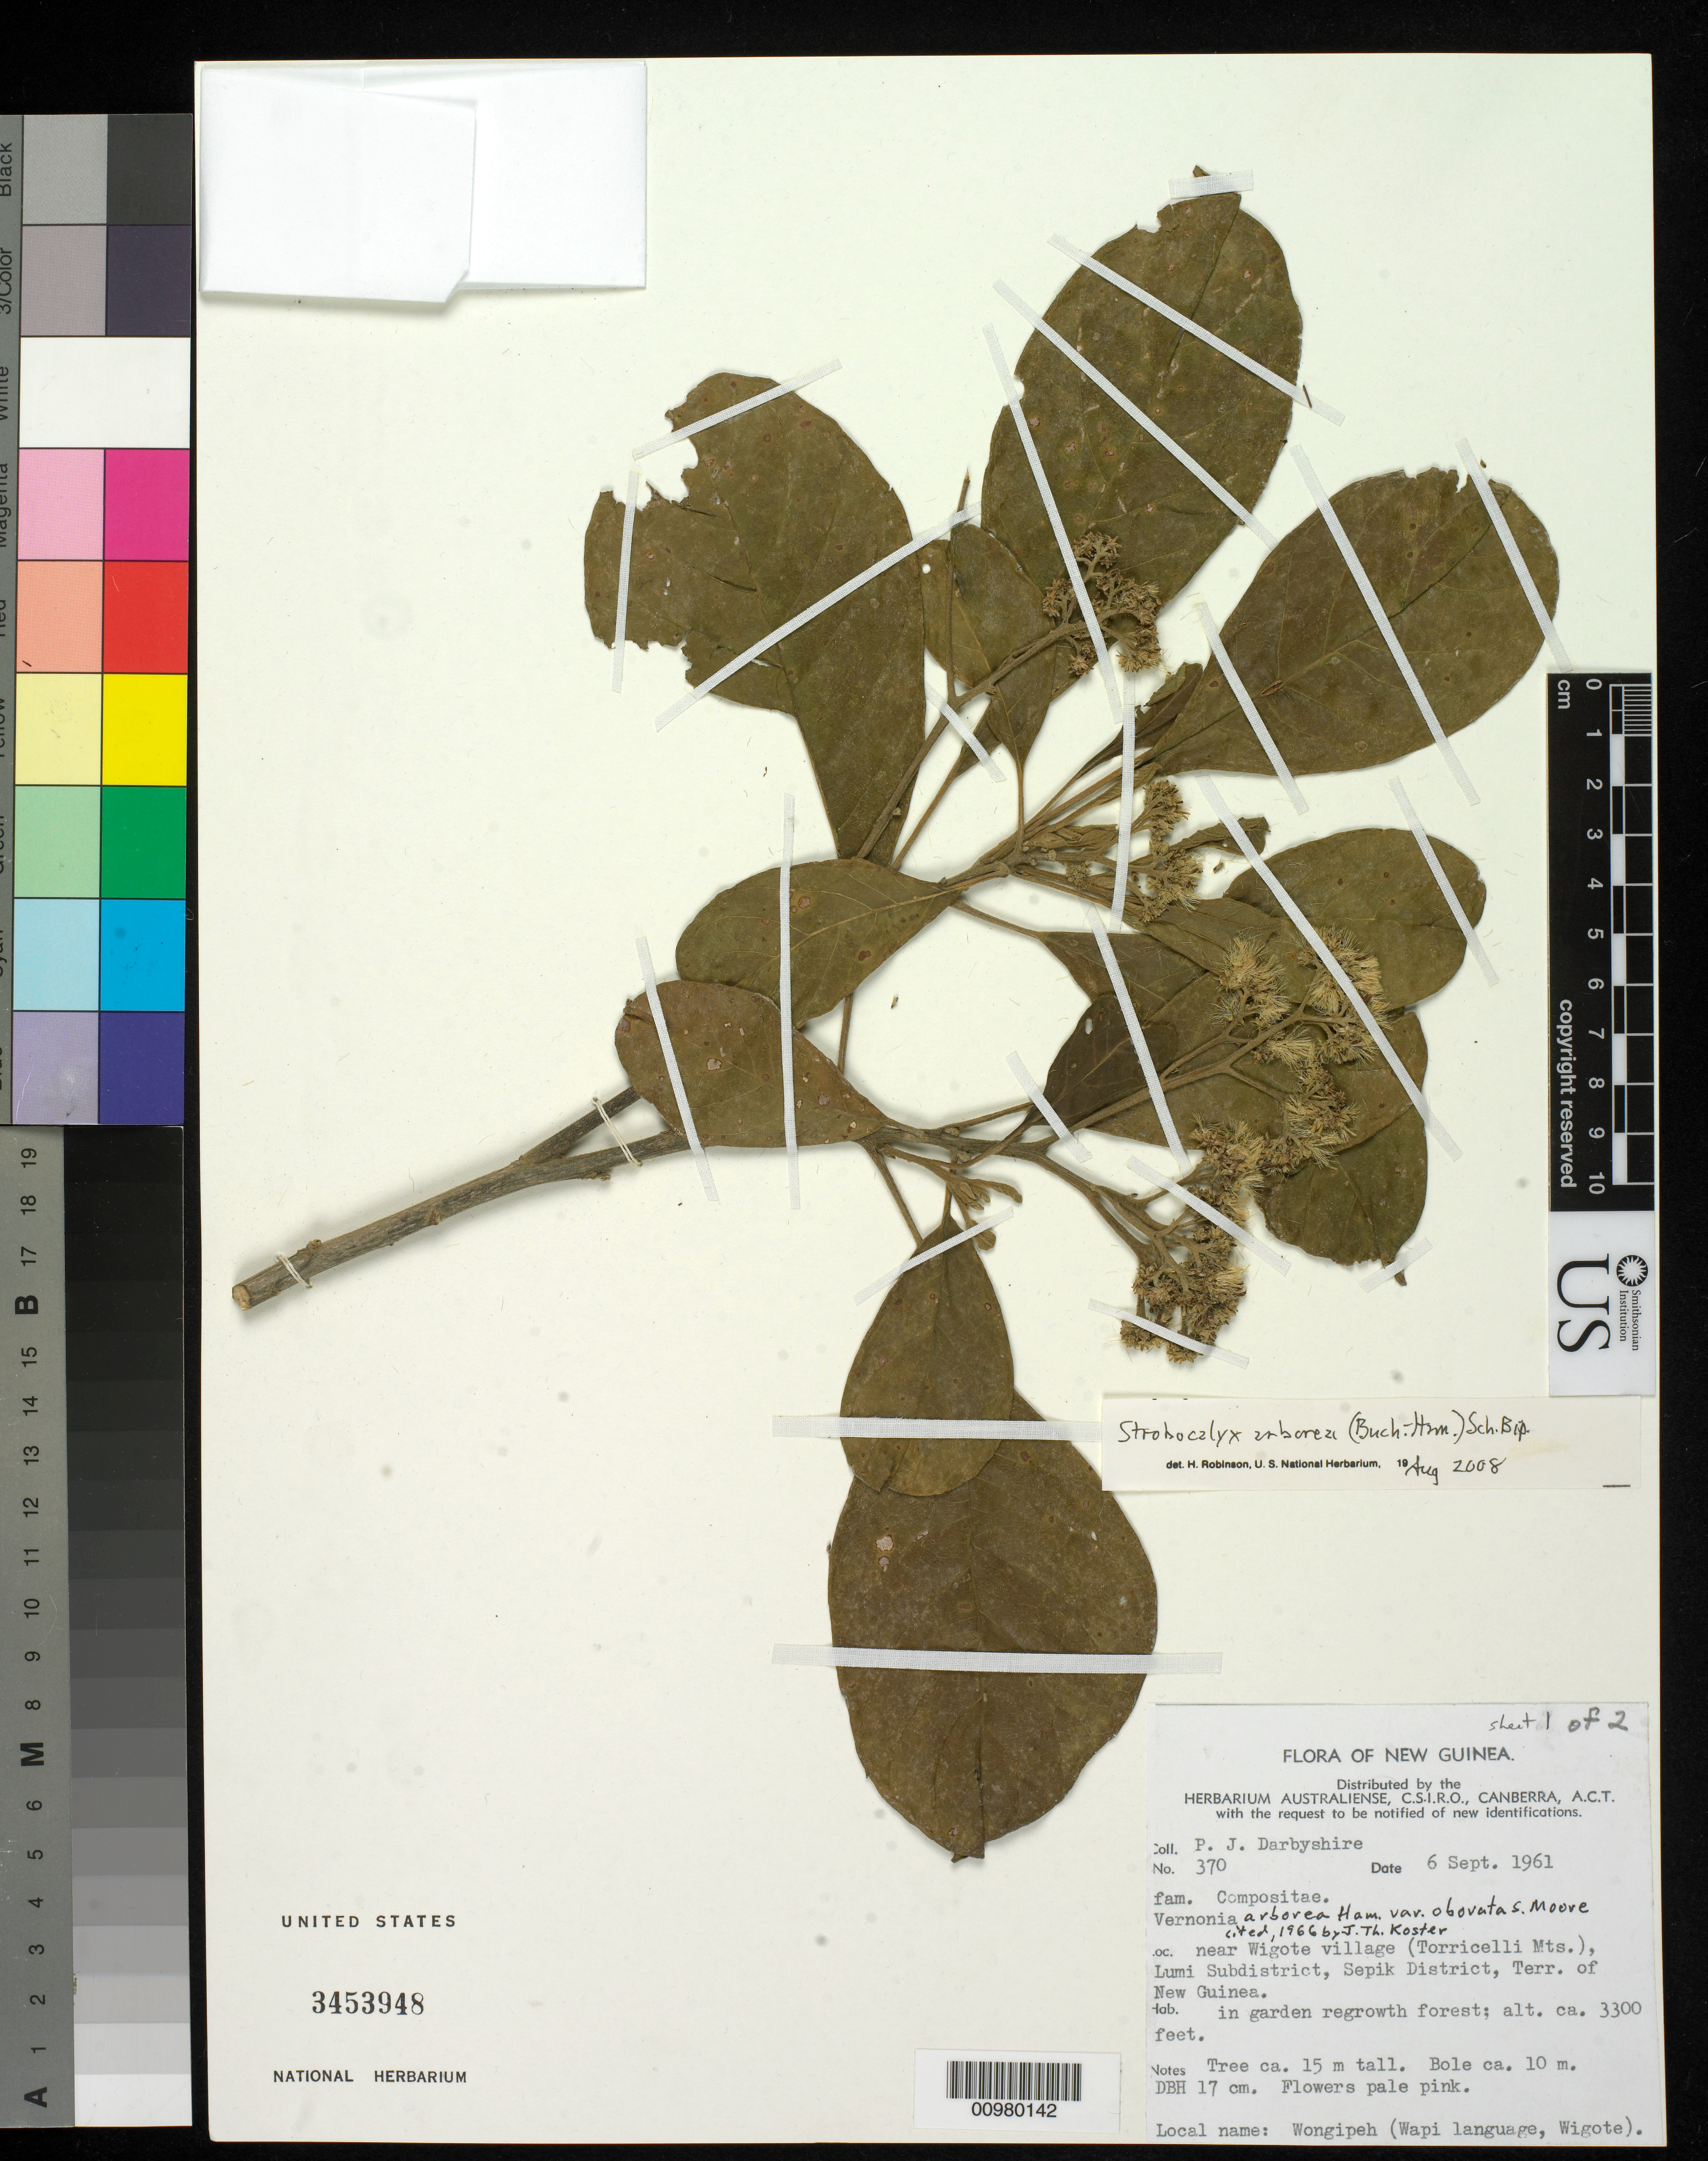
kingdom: Plantae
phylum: Tracheophyta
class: Magnoliopsida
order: Asterales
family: Asteraceae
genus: Strobocalyx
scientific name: Strobocalyx arborea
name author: (Buch.-Ham.) Sch. Bip.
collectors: P. Darbyshire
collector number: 370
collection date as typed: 06 Sep 1961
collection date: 1961-09-06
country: Papua New Guinea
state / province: Sandaun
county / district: Lumi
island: New Guinea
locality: near Wigote village (Torricelli Mts.), Lumi Subdistrict, Sepik District, Terr. of New Guinea. in garden regrowth forest.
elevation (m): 1006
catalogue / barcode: US 3453948